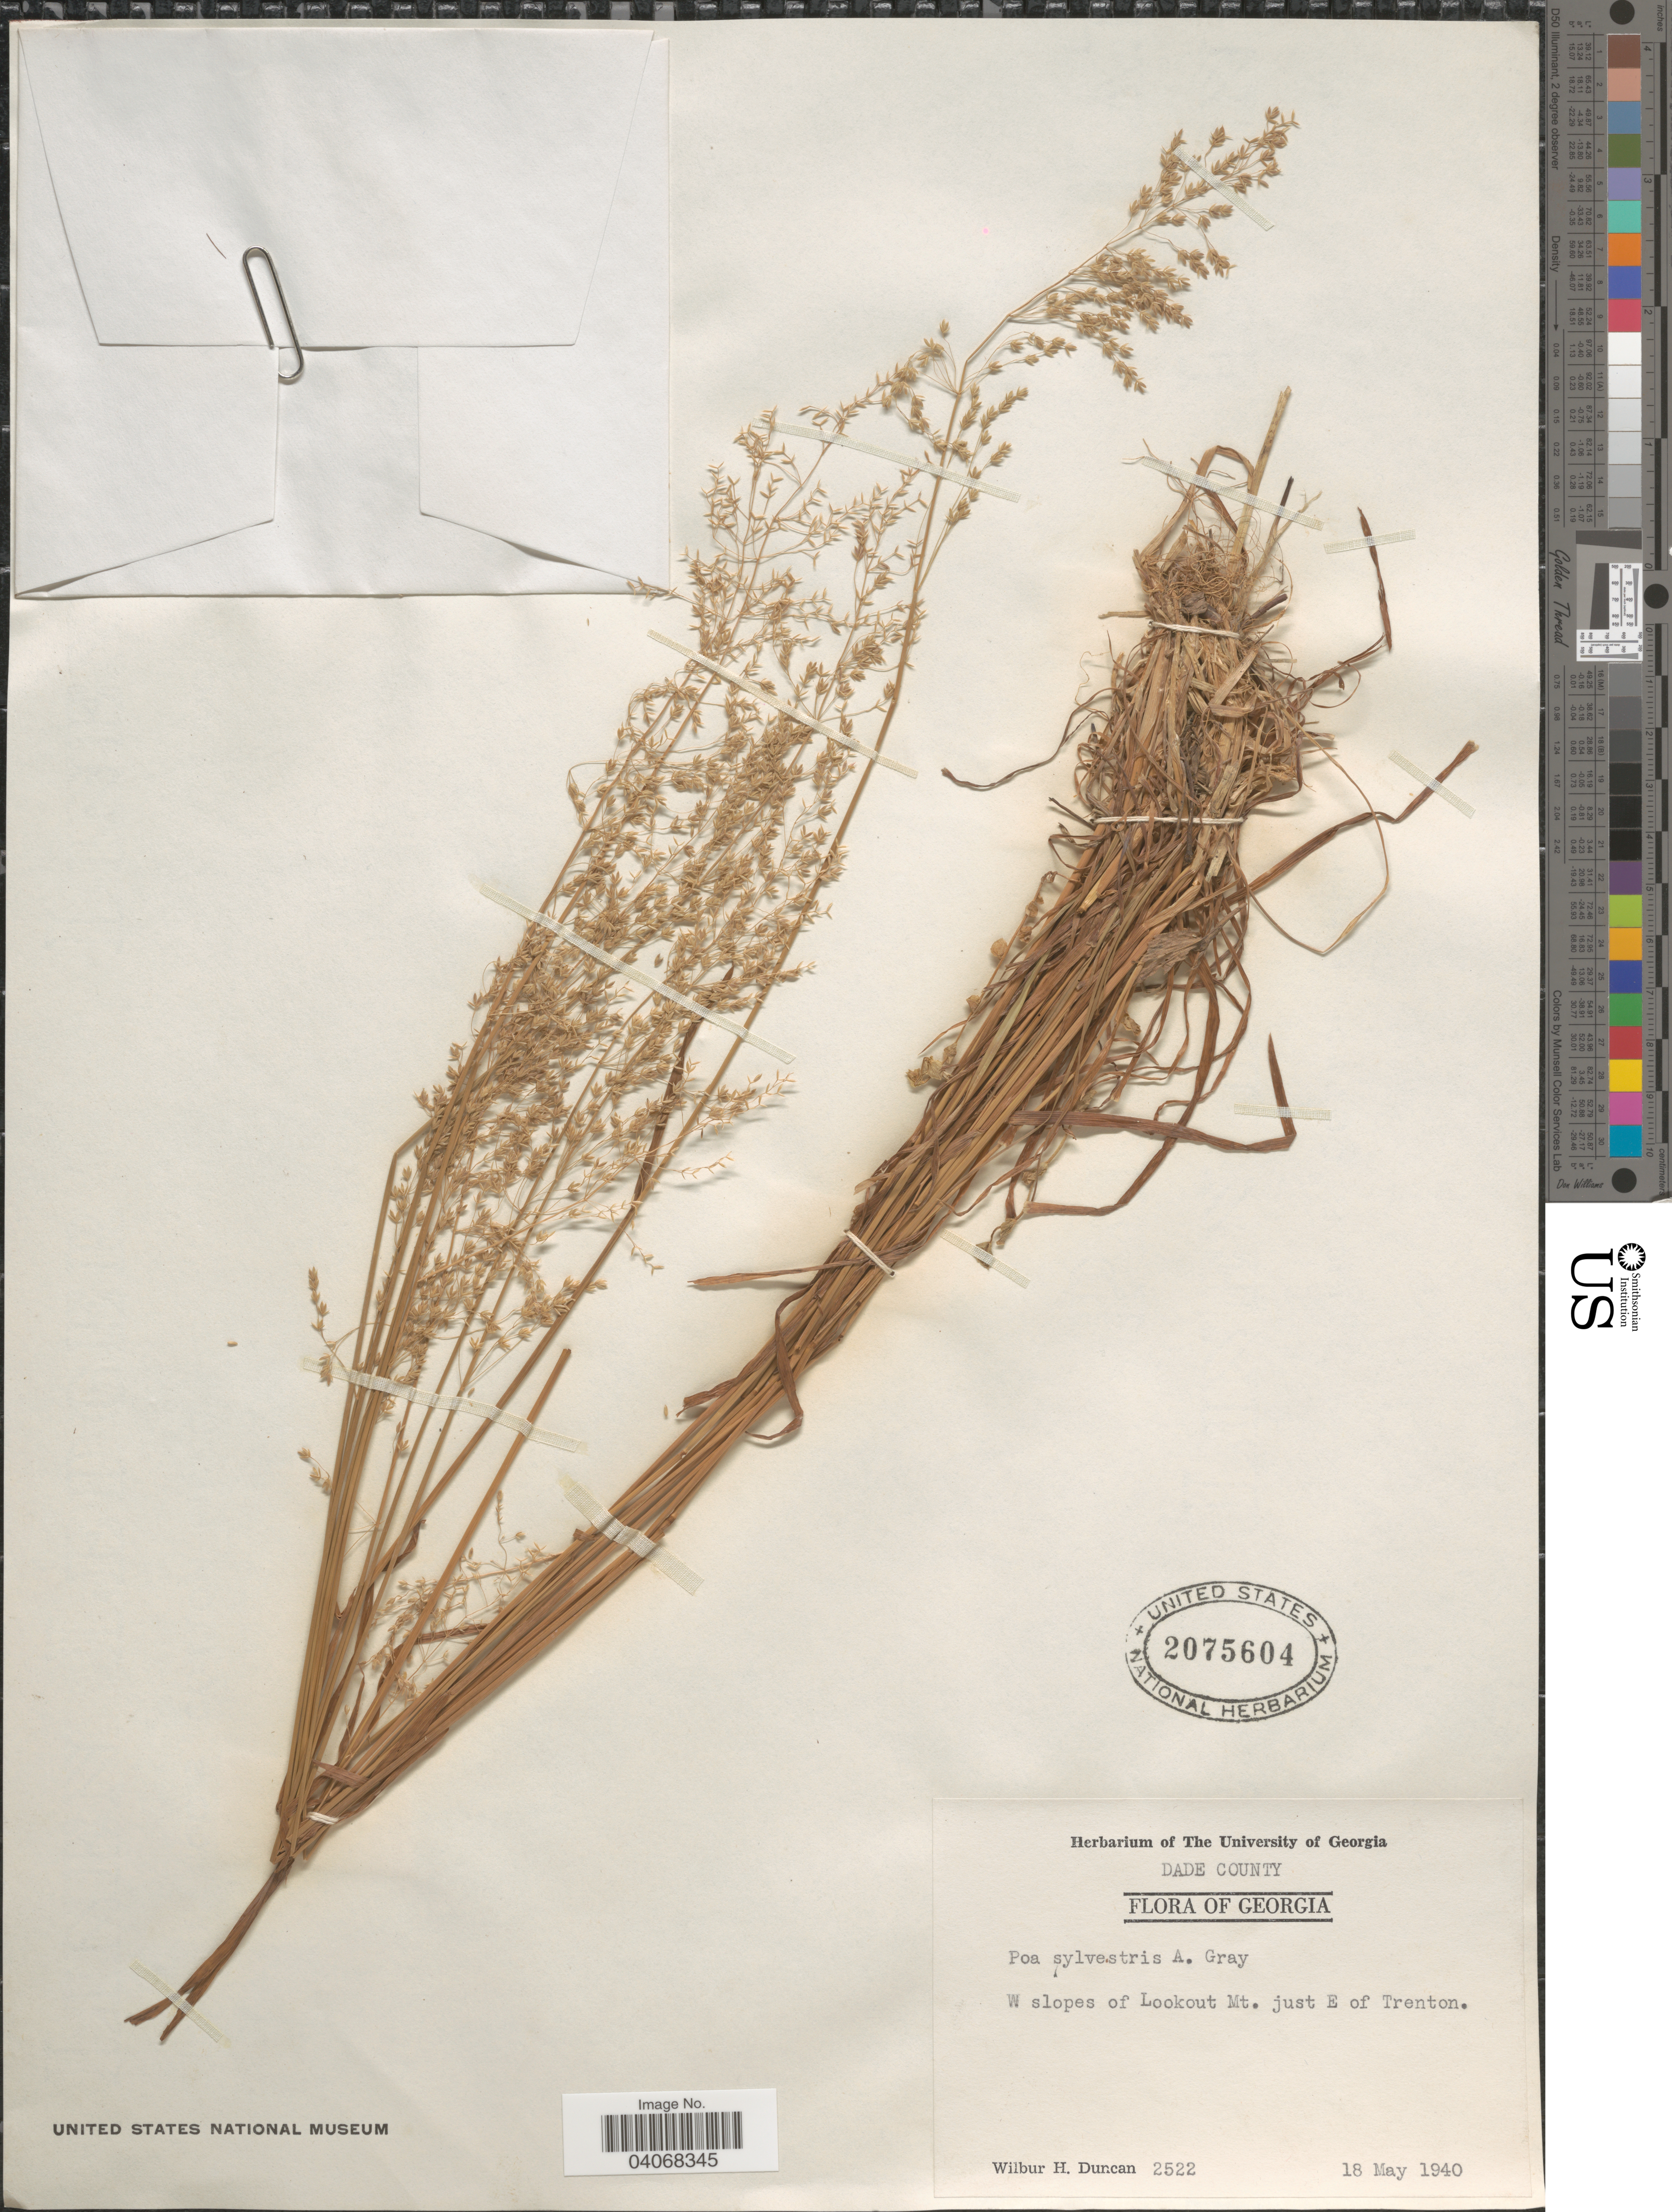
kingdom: Plantae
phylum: Tracheophyta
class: Liliopsida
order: Poales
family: Poaceae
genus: Poa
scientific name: Poa sylvestris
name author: A. Gray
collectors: W. H. Duncan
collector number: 2522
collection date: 1940-05-18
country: United States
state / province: Georgia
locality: Dade County. W slopes of Lookout Mt. just E of Trenton.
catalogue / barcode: US 2075604